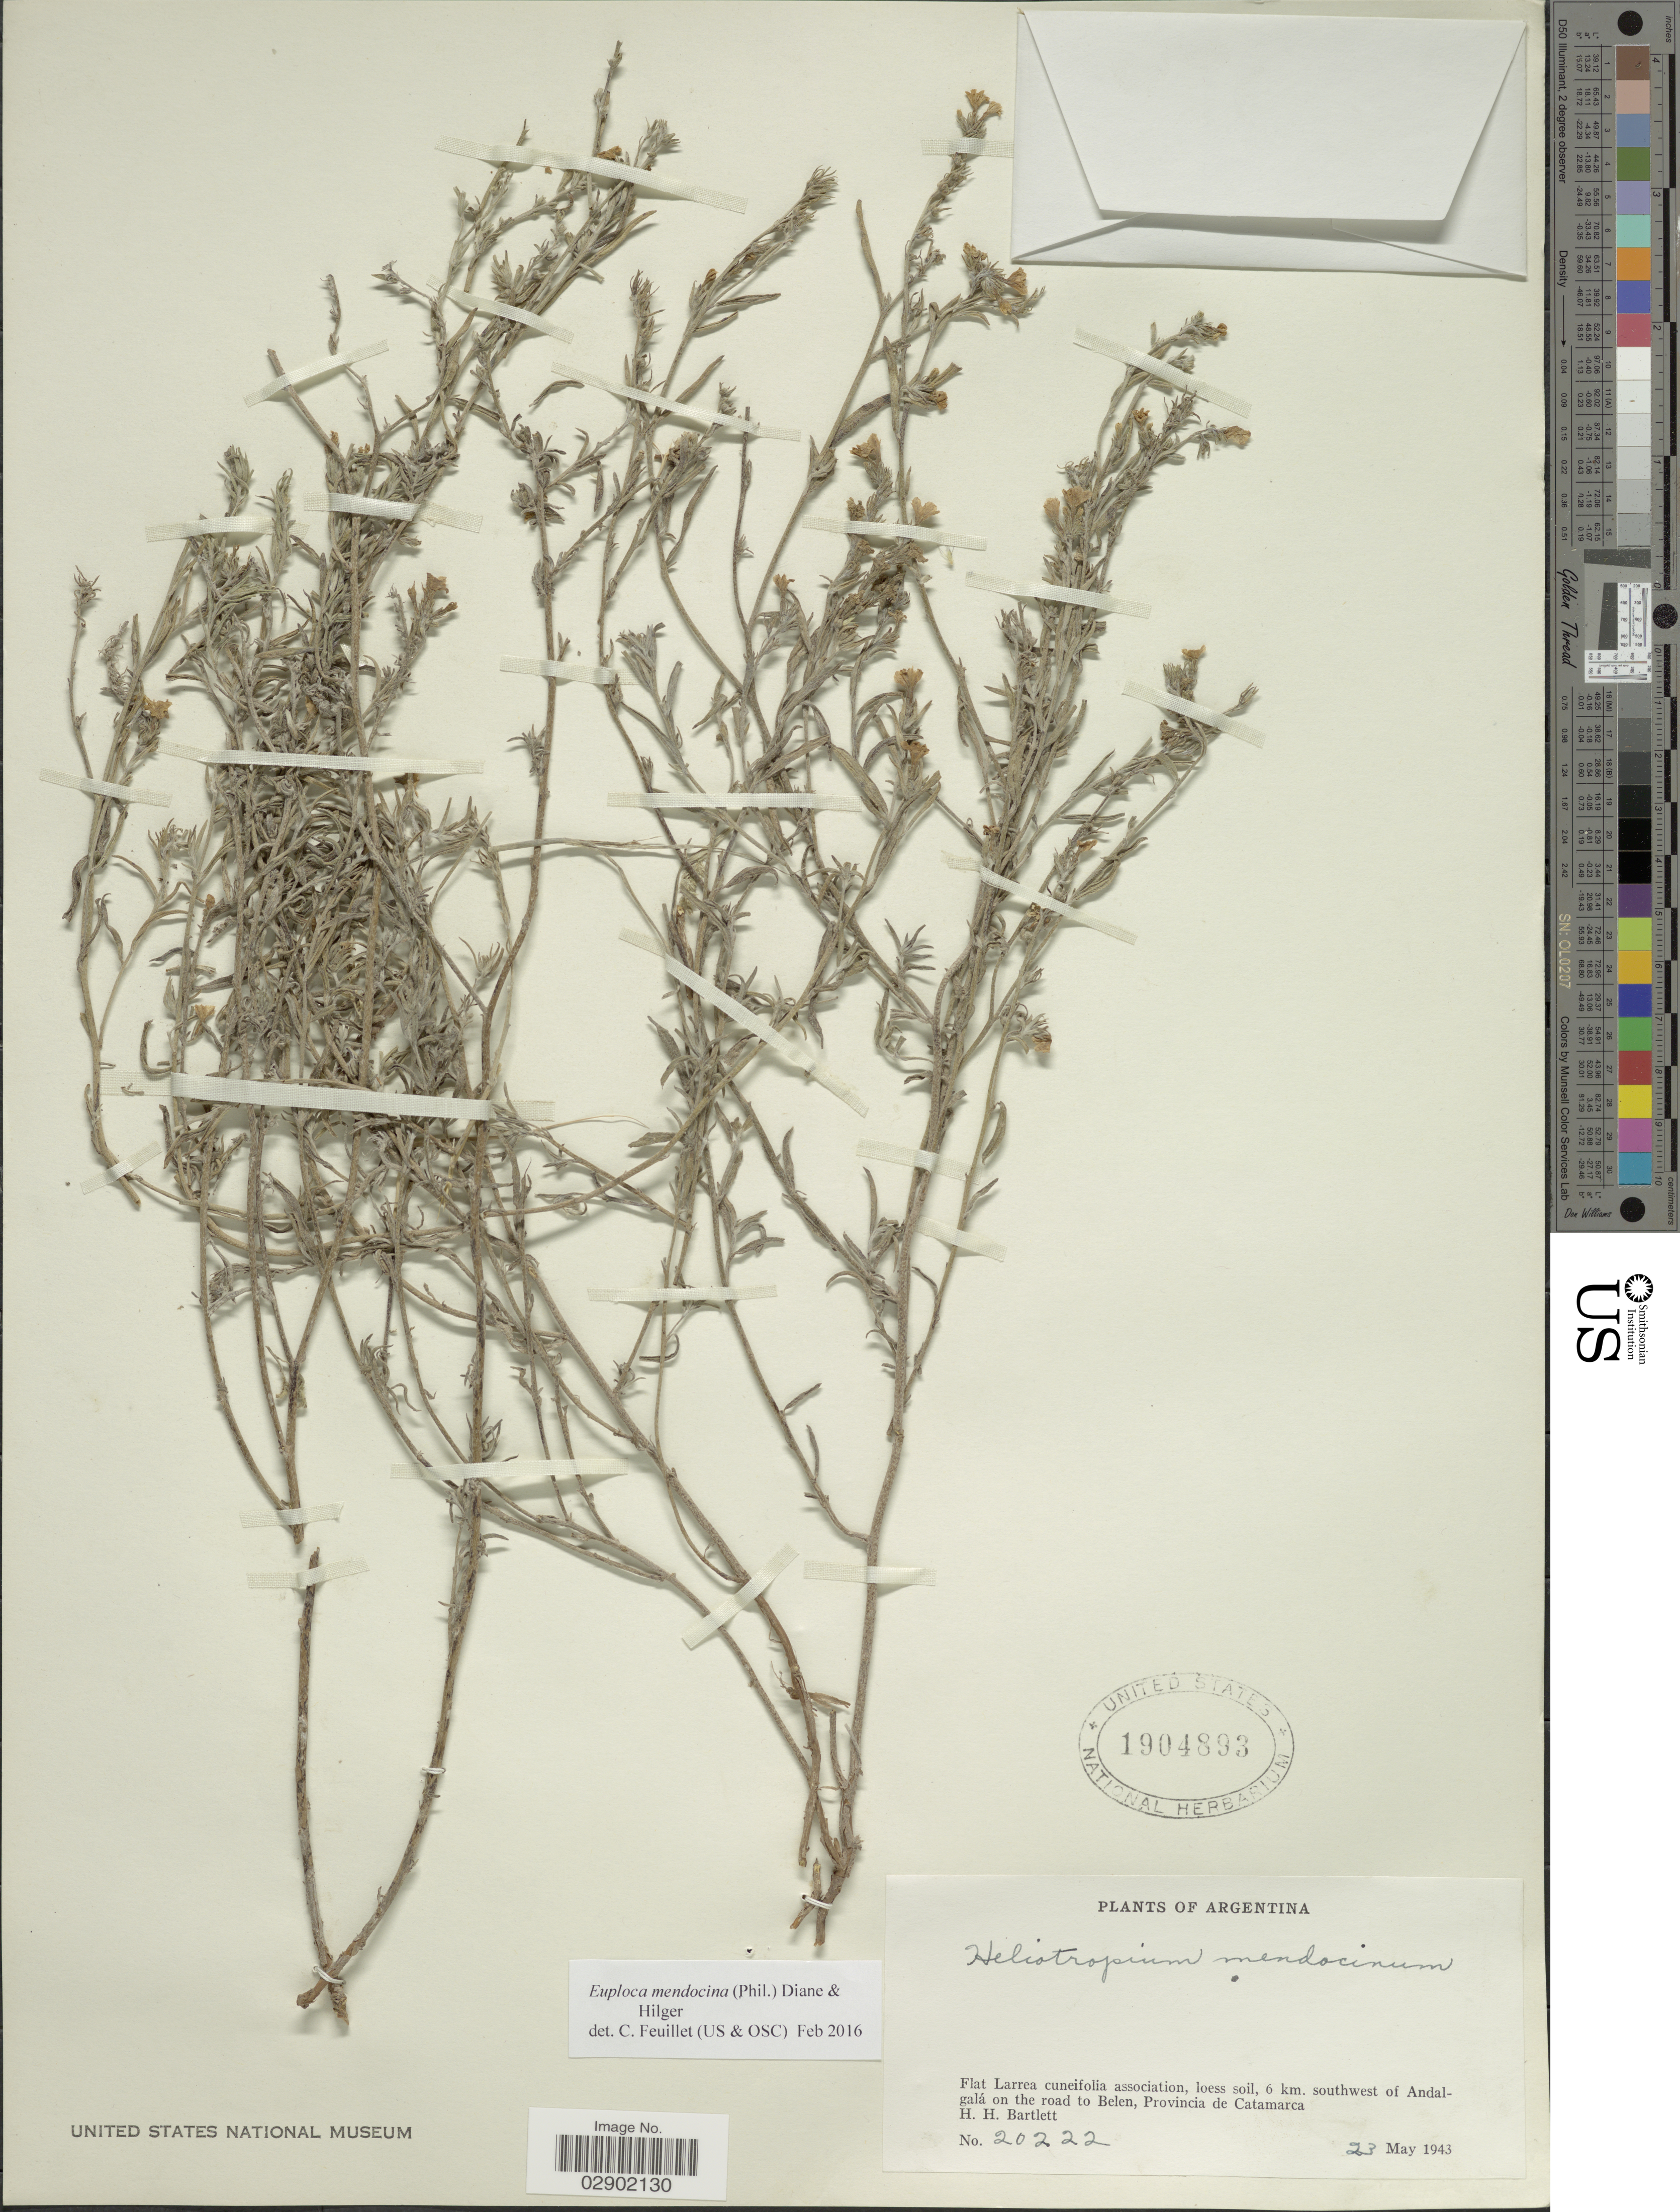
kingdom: Plantae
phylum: Tracheophyta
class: Magnoliopsida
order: Boraginales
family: Heliotropiaceae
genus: Euploca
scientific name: Euploca mendocina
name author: (Phil.) Diane & Hilger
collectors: H. H. Bartlett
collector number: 20222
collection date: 1943-05-23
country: Argentina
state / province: Catamarca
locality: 6 km. southwest of Andalgalá on the road to Belen.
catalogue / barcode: US 1904893